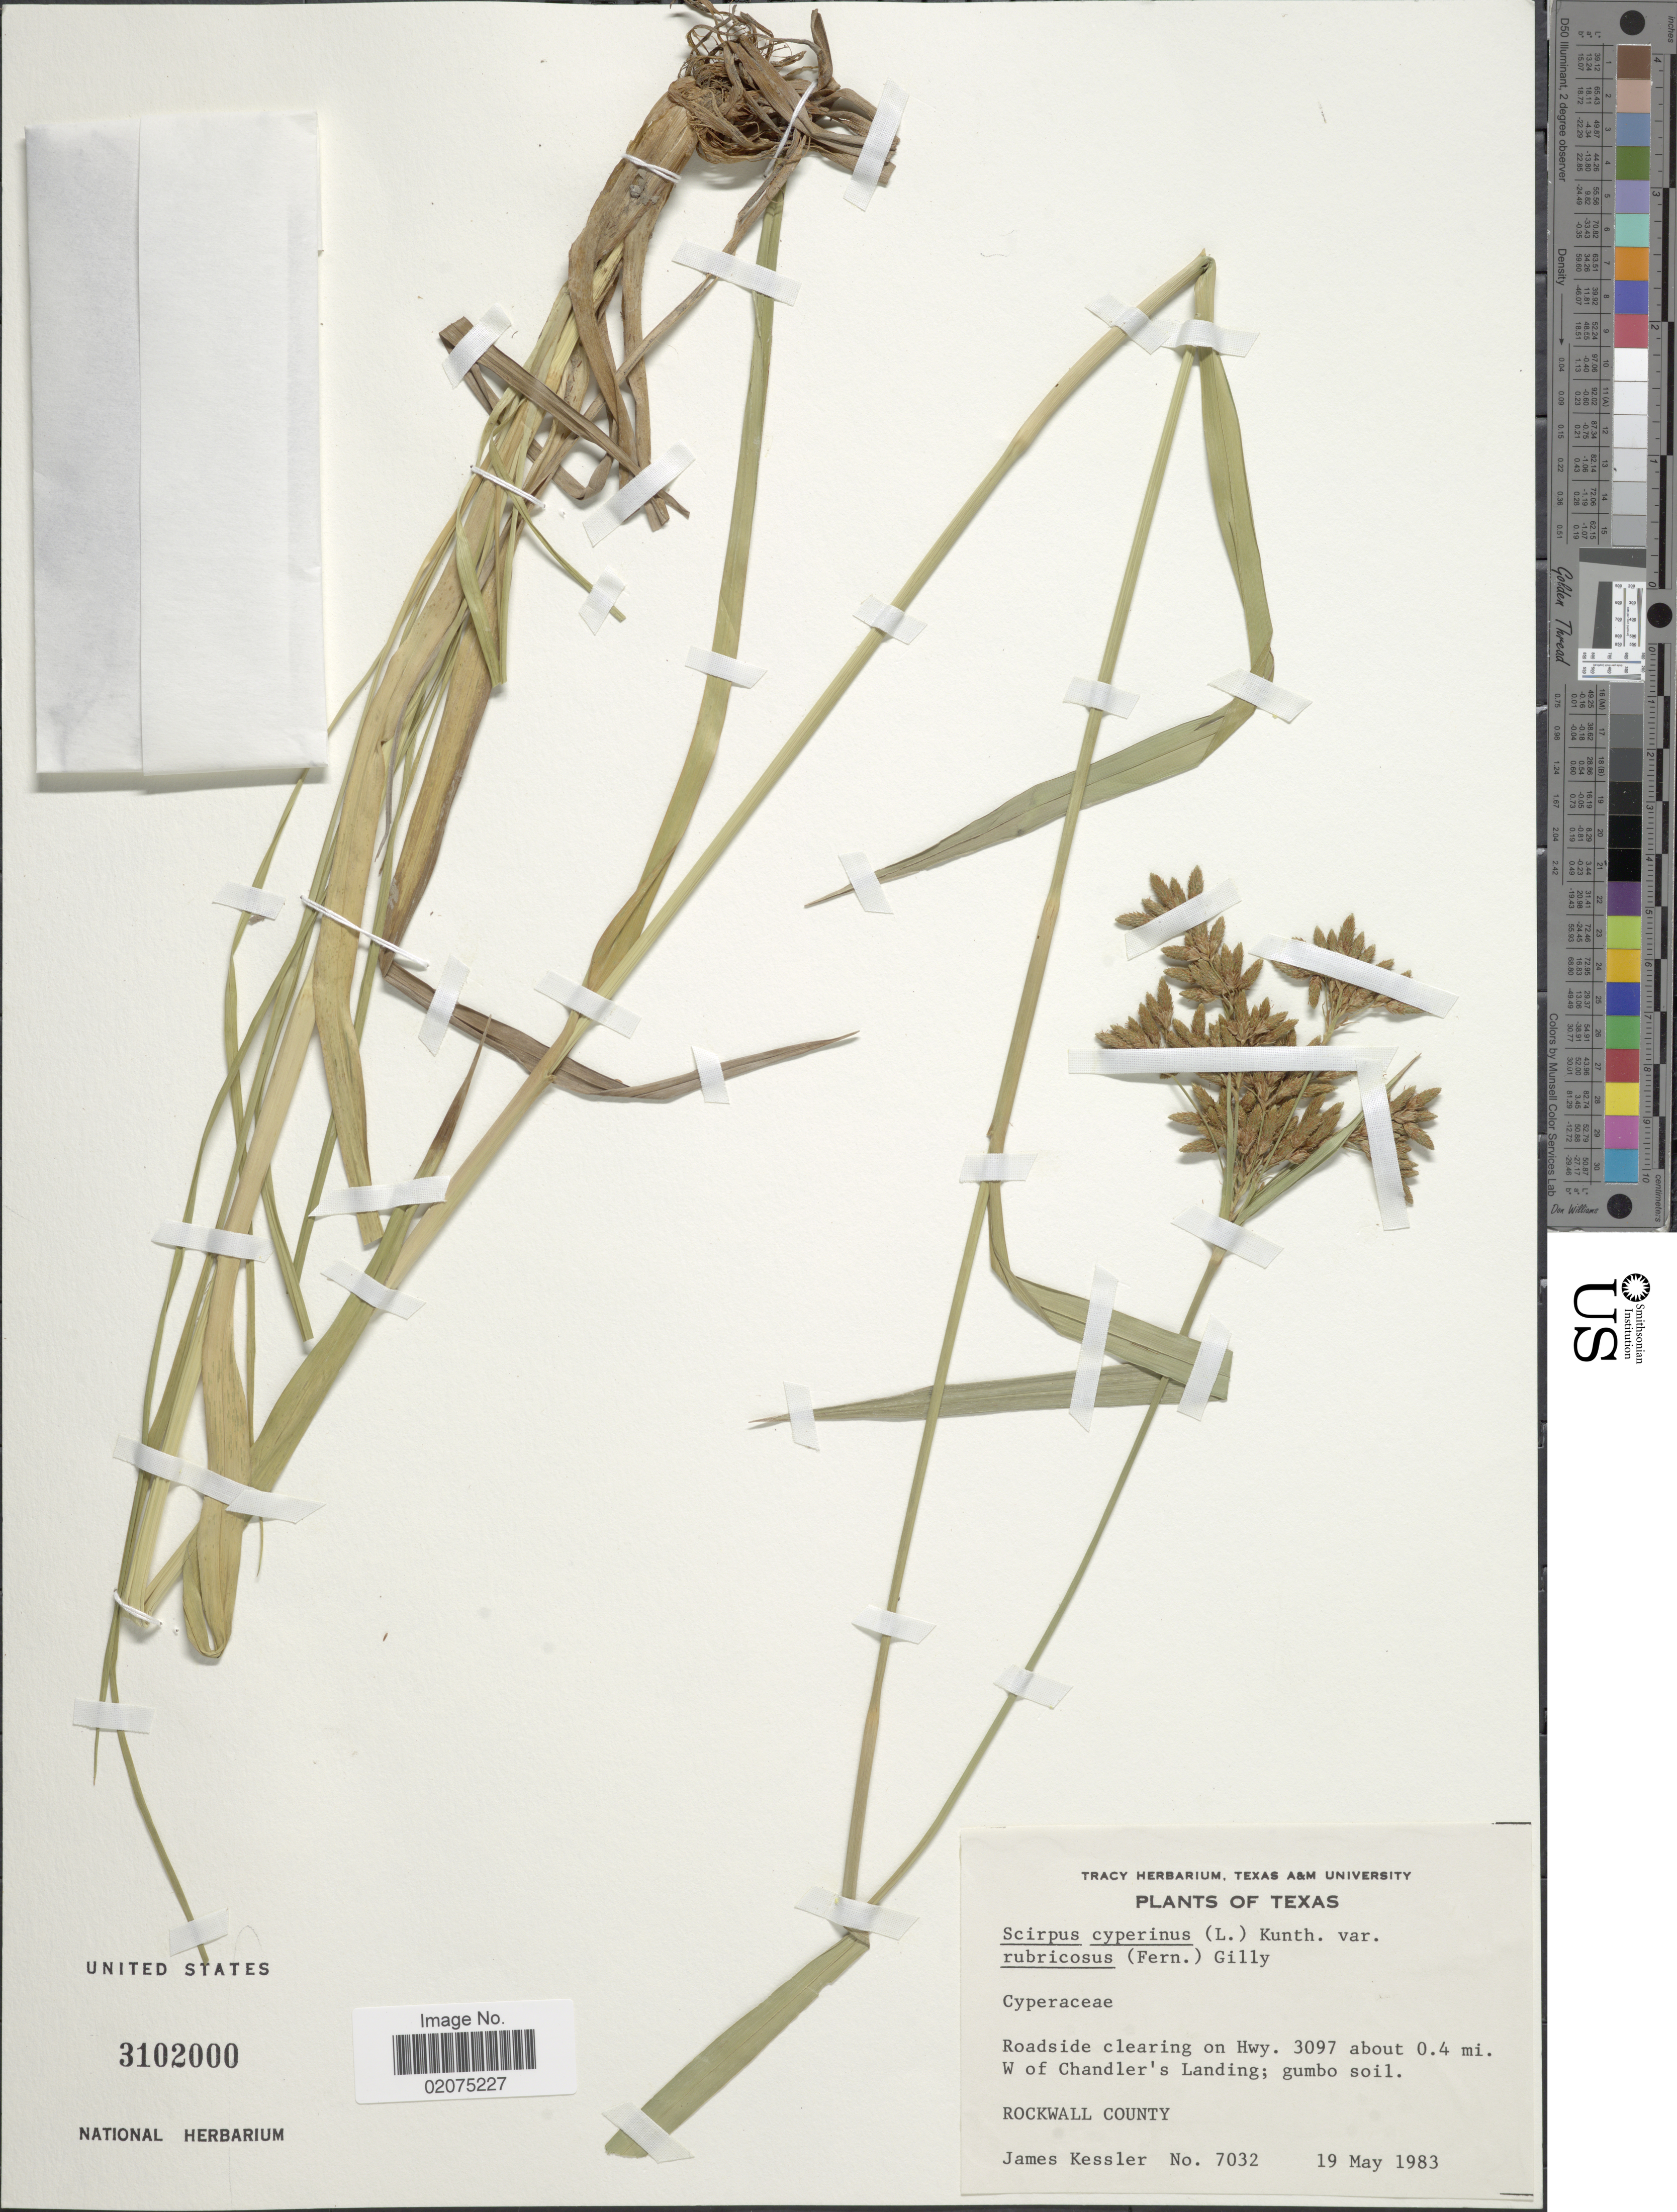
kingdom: Plantae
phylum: Tracheophyta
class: Liliopsida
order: Poales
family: Cyperaceae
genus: Scirpus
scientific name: Scirpus cyperinus var. eriophorum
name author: (Michx.) Kuntze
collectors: J. W. Kessler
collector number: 7032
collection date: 1983-05-19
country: United States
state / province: Texas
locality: Roadside clearing on Hwy 3097 about 0.4 mi W of Chandler's Landing, Rockwall County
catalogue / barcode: US 3102000